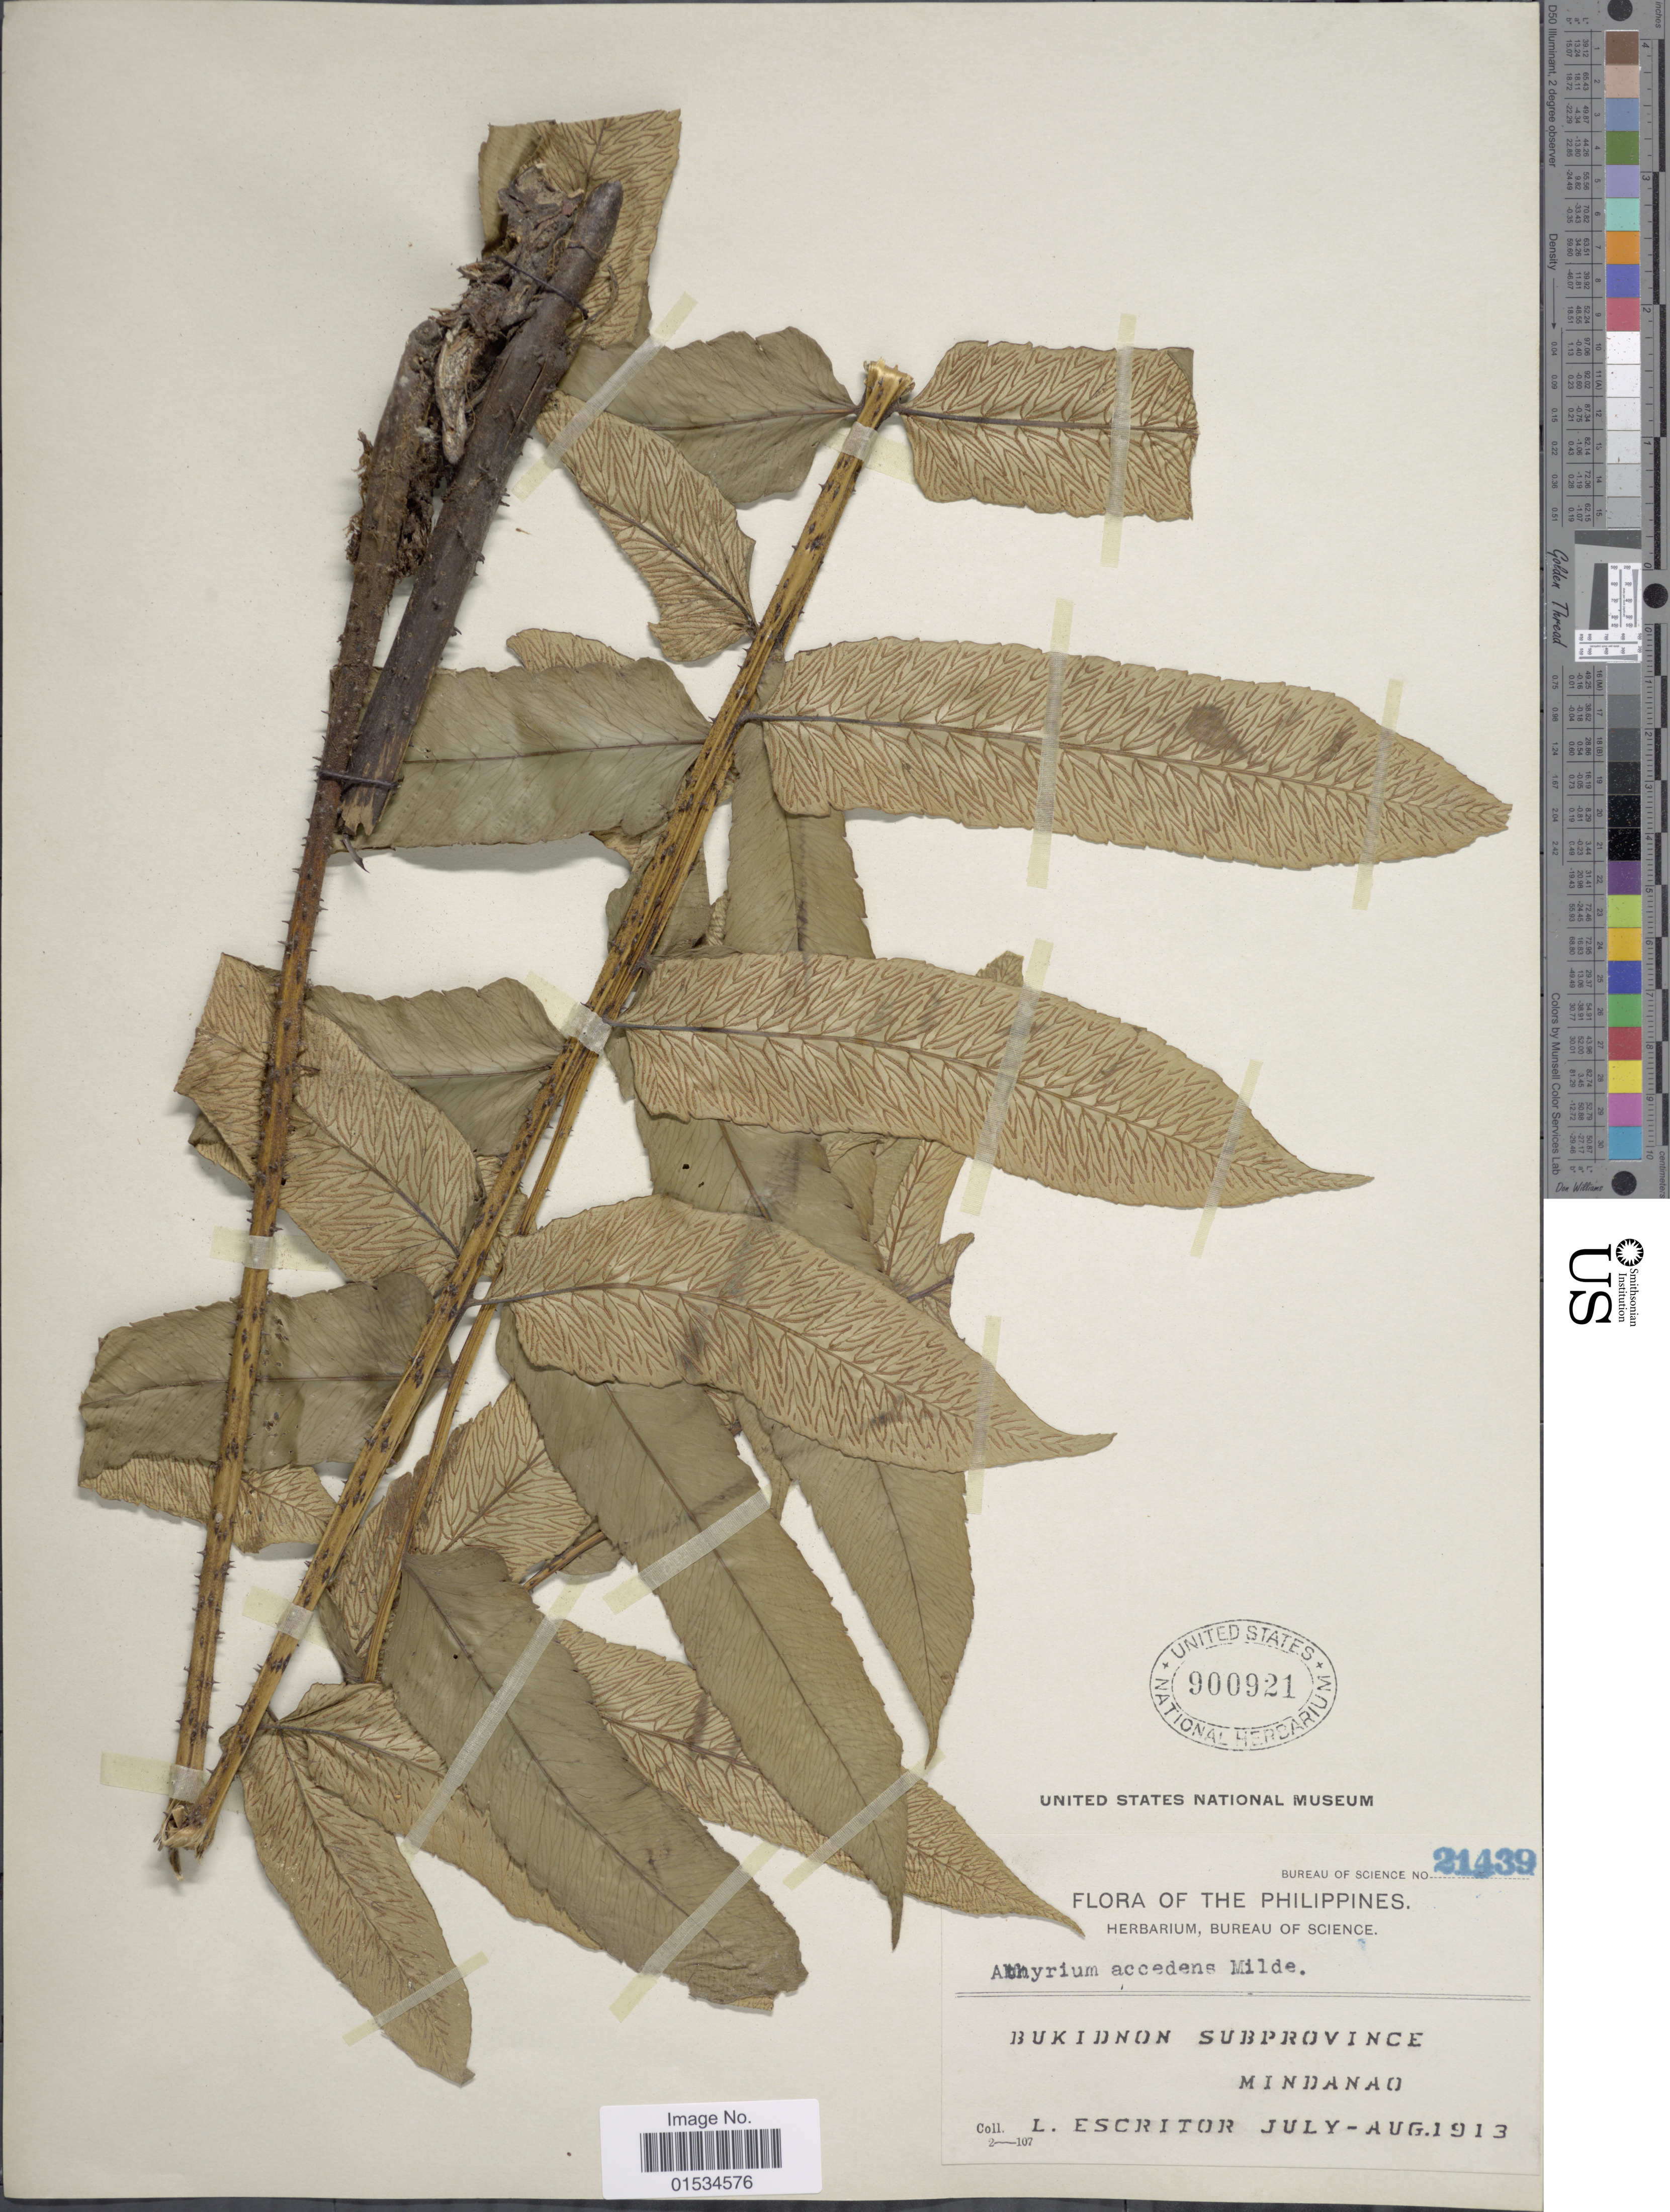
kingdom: Plantae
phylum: Tracheophyta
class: Polypodiopsida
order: Polypodiales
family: Athyriaceae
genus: Diplazium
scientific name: Diplazium accendens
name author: Blume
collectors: L. Escritor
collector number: Bureau of Science 21439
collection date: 1913-07/1913-08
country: Philippines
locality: Bukindon Subprovince, Mindanao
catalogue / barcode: US 900921